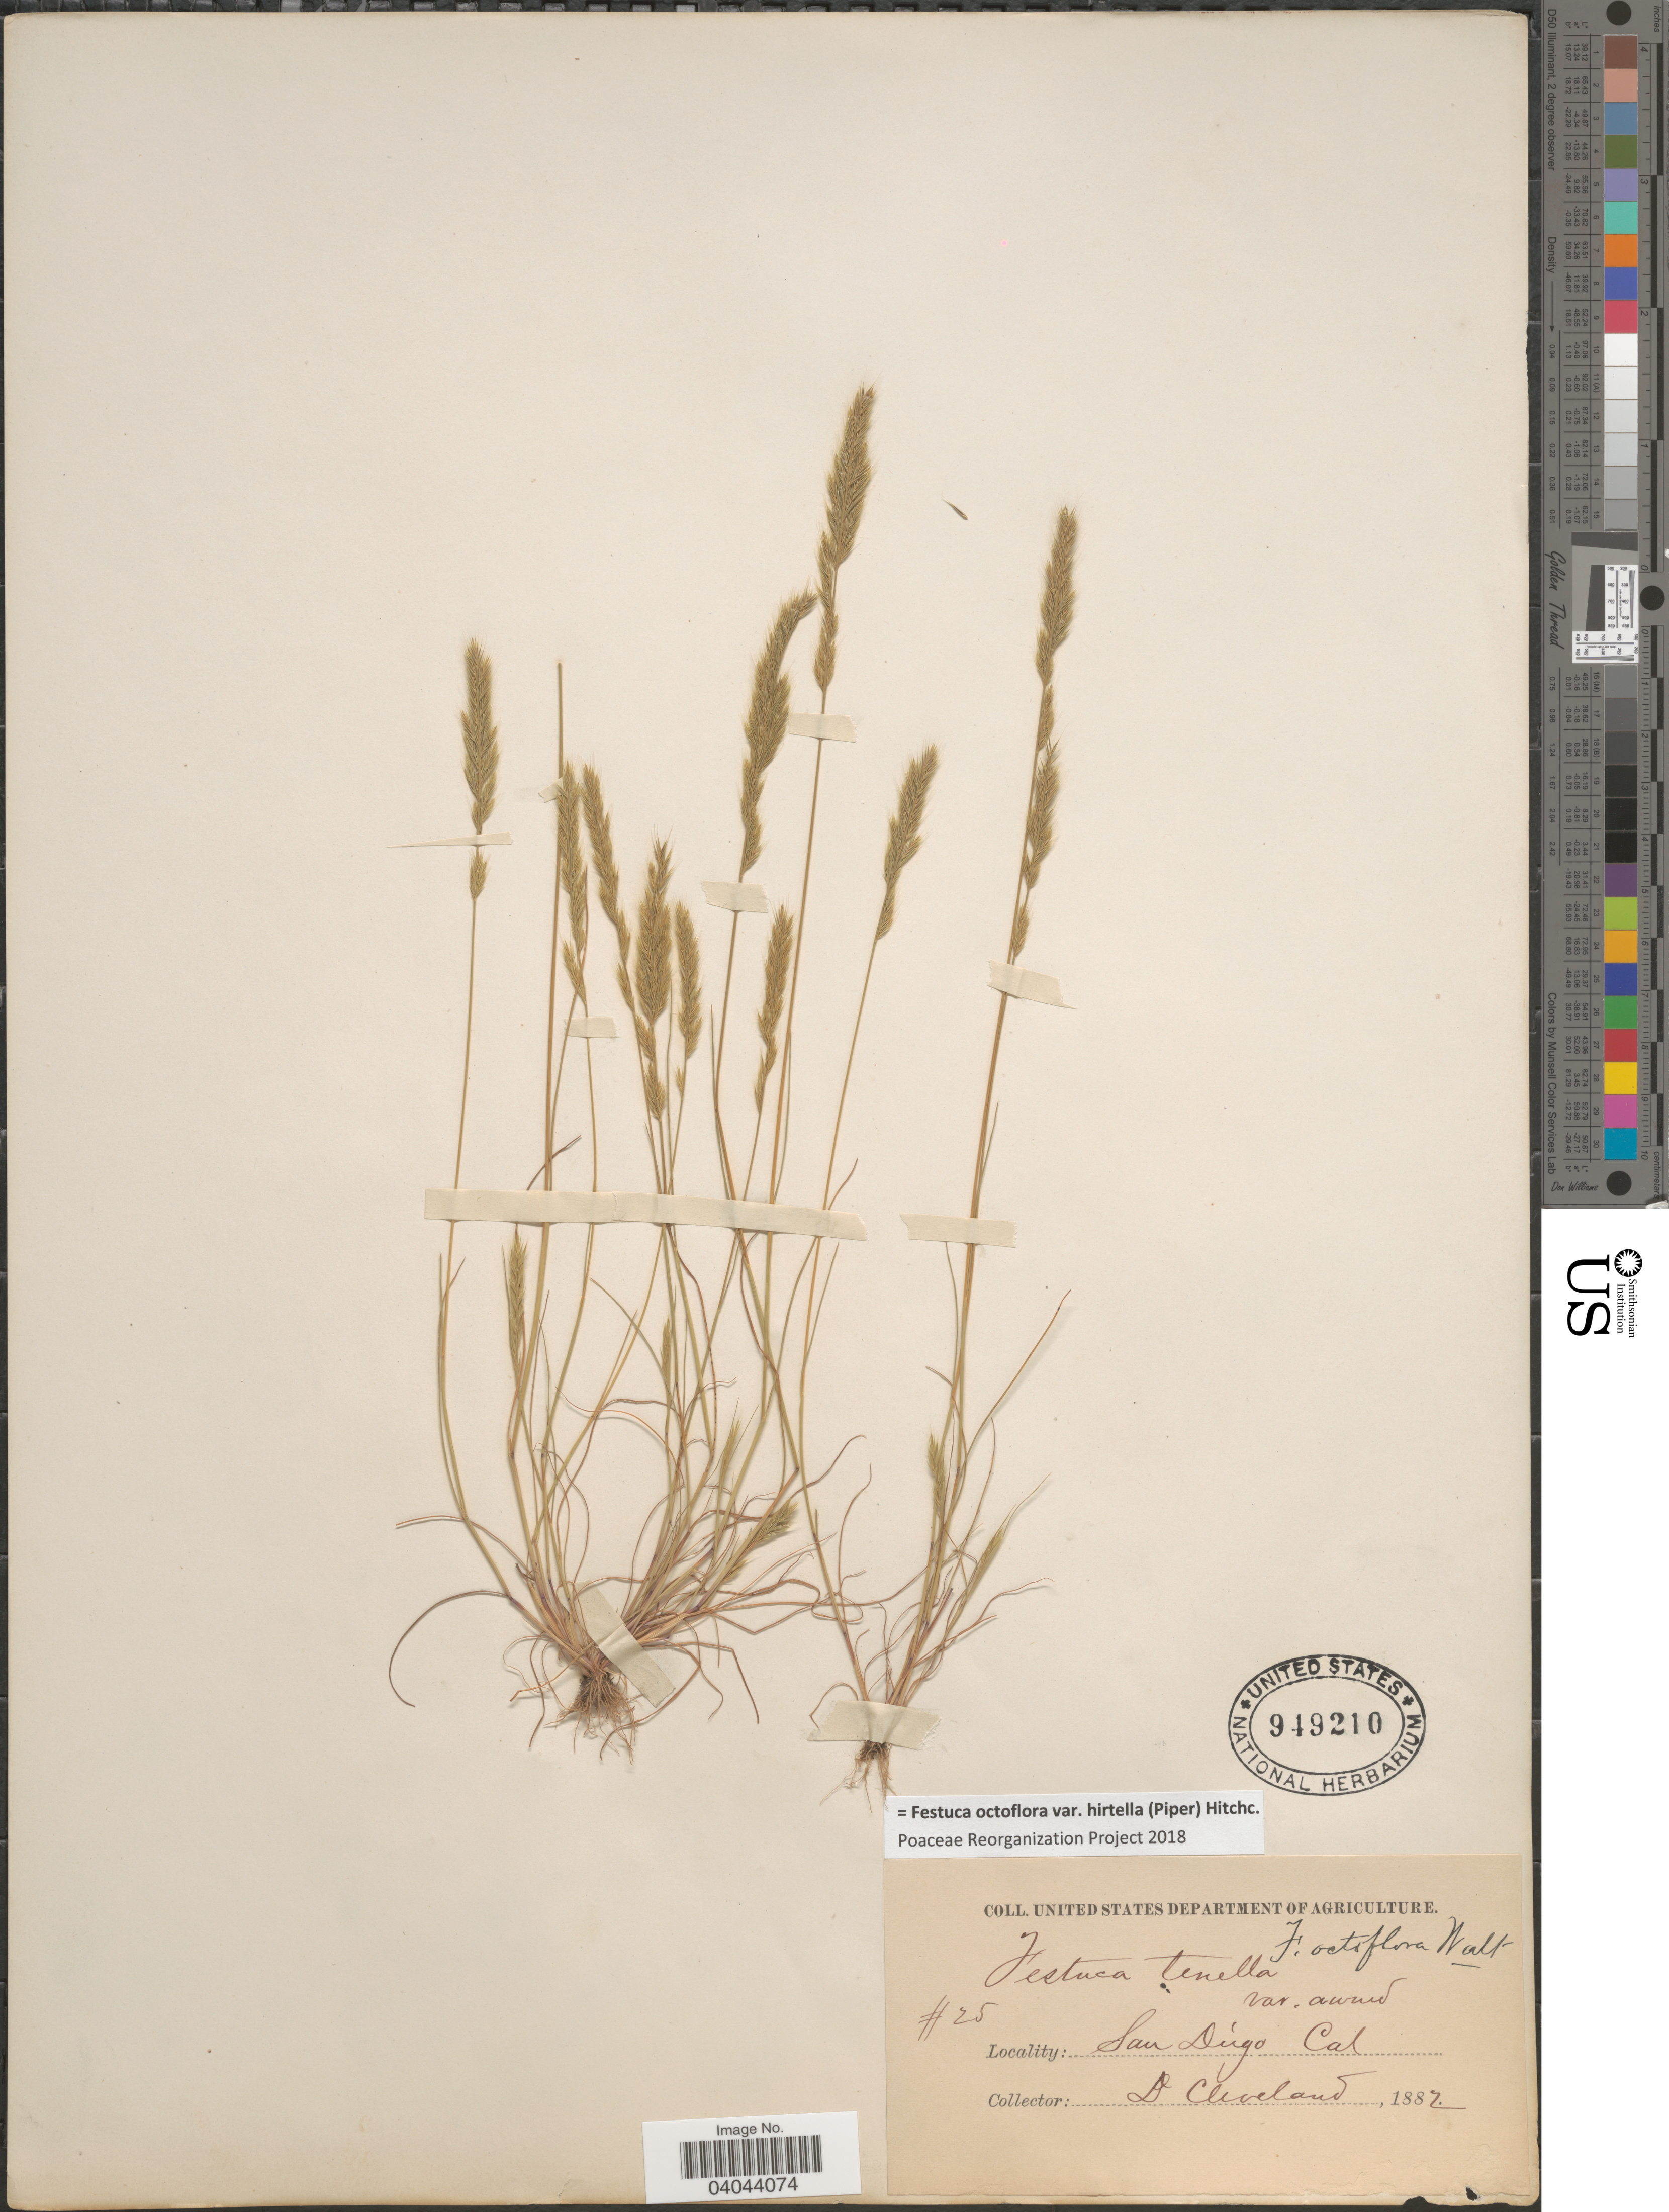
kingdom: Plantae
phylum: Tracheophyta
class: Liliopsida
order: Poales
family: Poaceae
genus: Festuca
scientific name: Festuca octoflora var. hirtella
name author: Piper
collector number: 25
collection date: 1882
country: United States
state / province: California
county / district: San Diego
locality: San Diego.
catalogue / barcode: US 949210